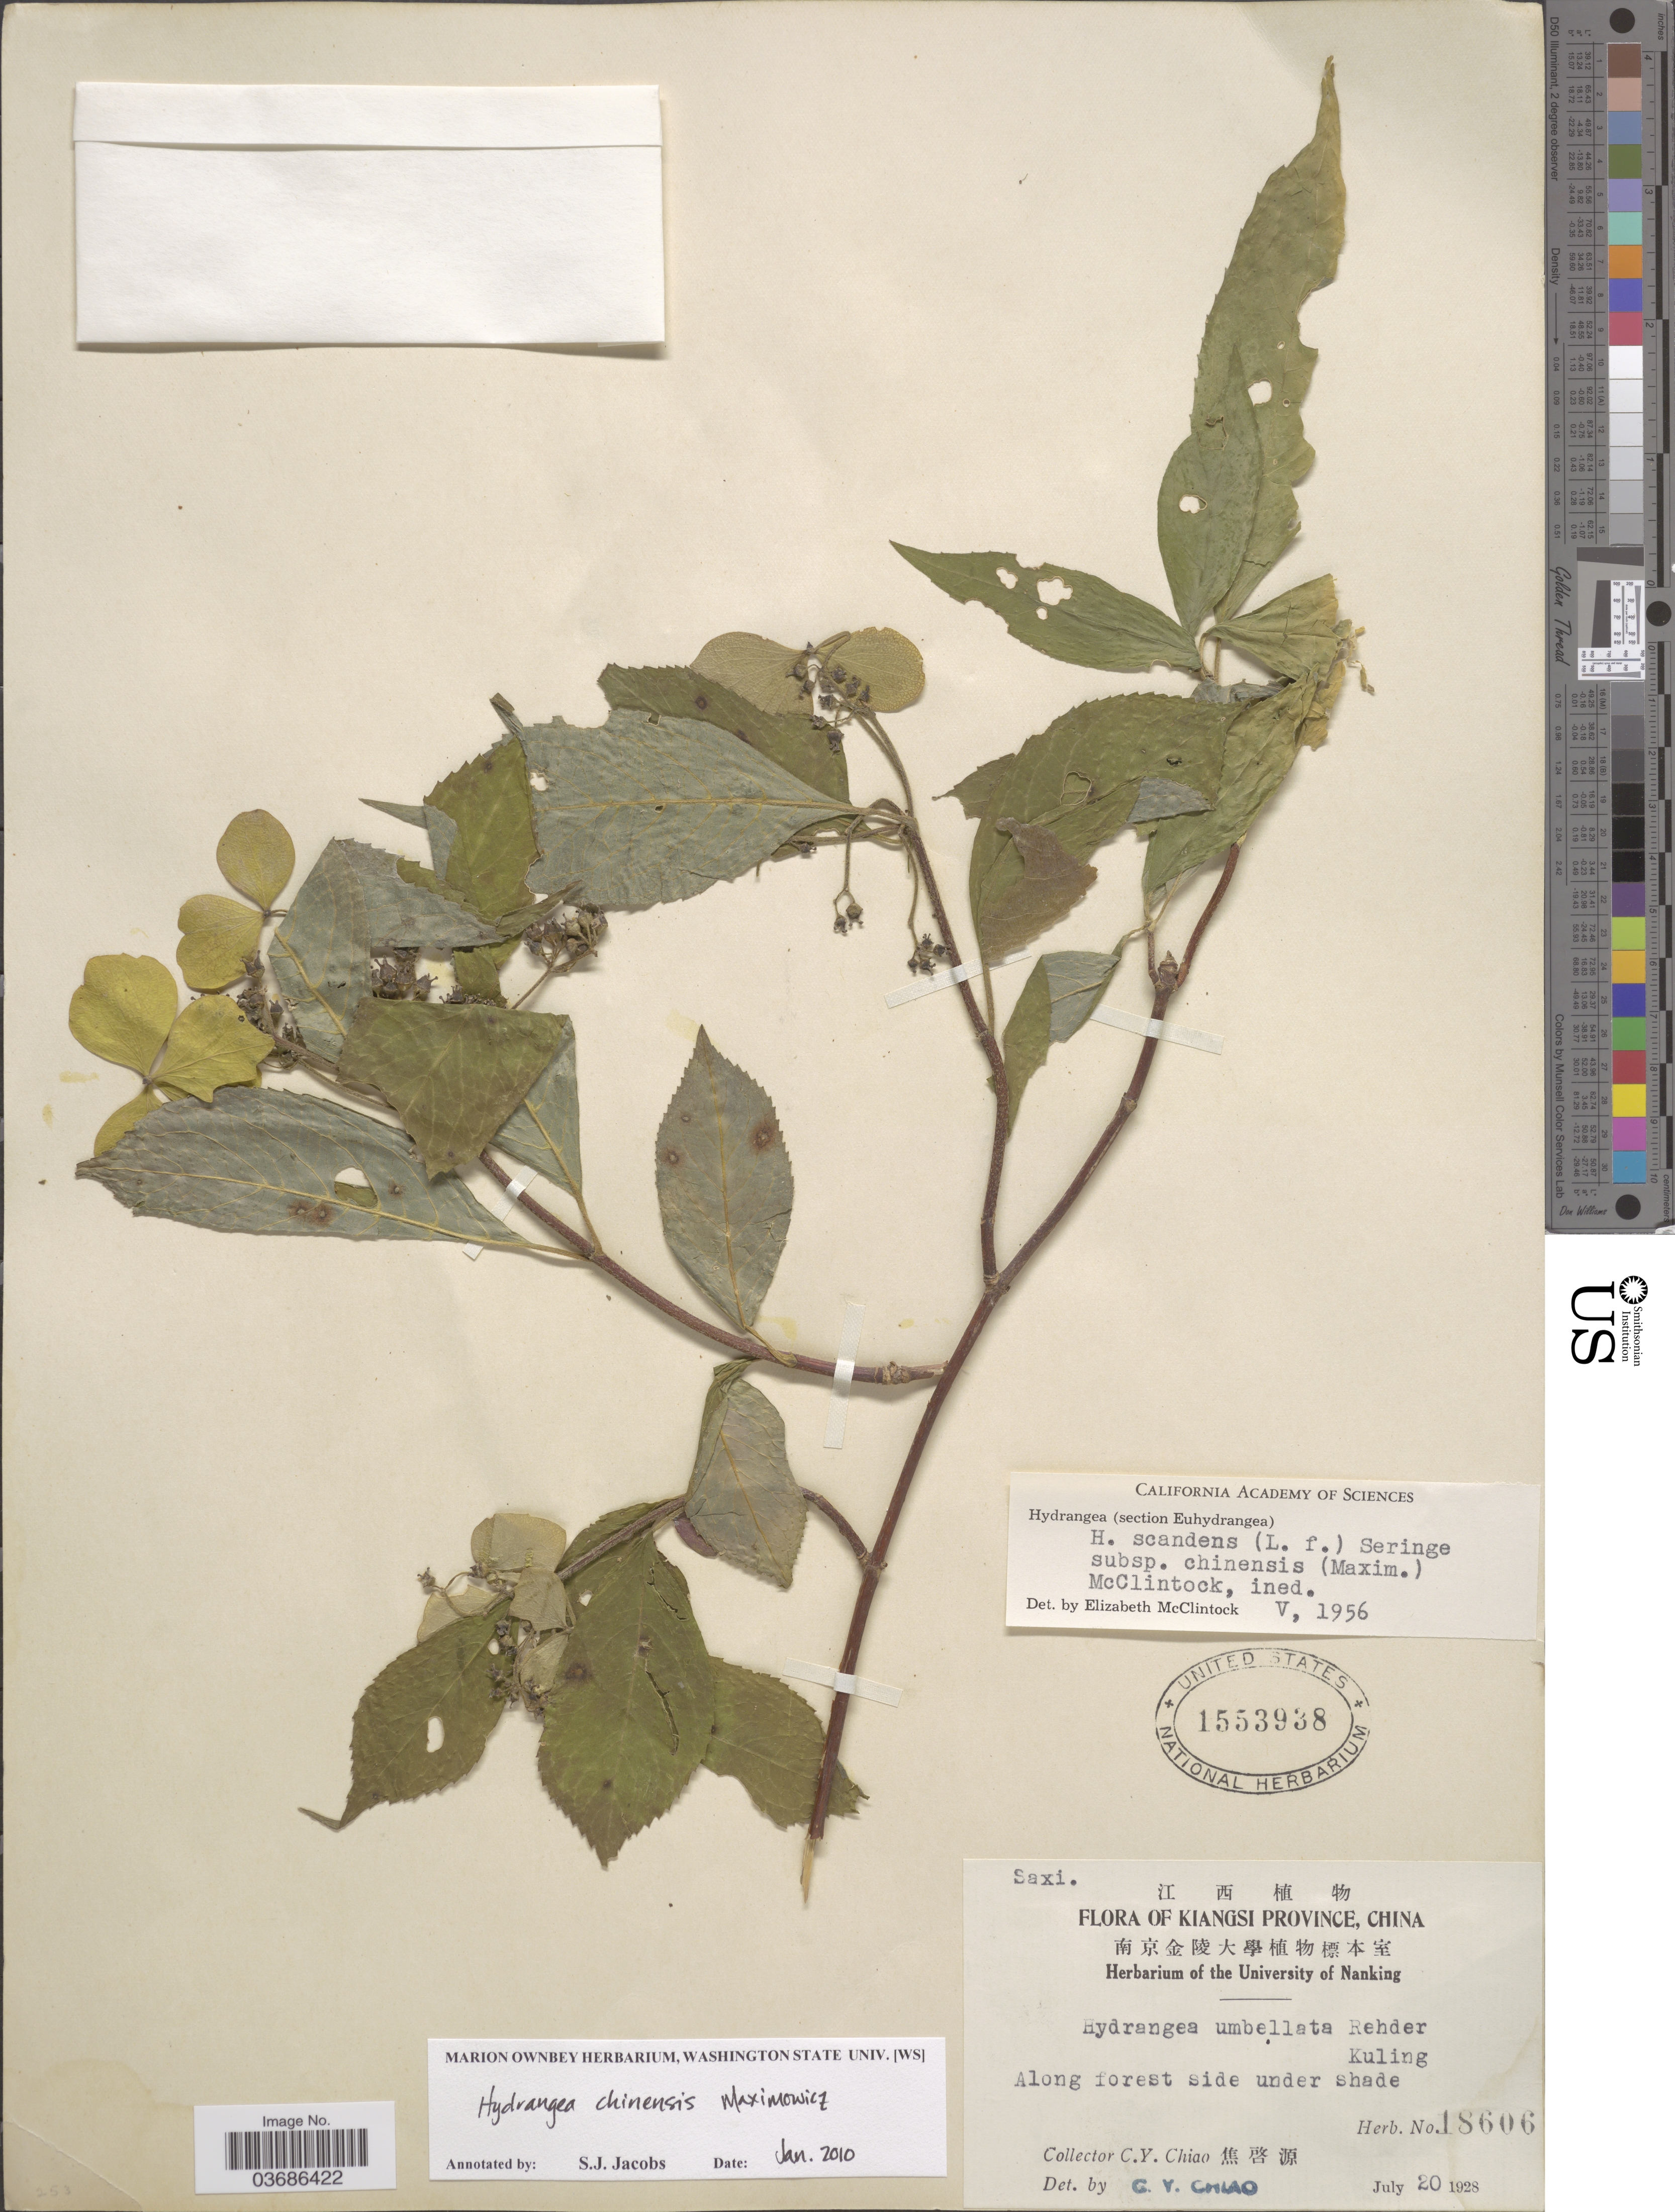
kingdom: Plantae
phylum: Tracheophyta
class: Magnoliopsida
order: Cornales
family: Hydrangeaceae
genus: Hydrangea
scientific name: Hydrangea chinensis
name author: Maxim.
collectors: C. Y. Chiao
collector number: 18606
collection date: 1928-07-20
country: China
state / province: Jiangxi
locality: Kiangsi Province. Along forest side under shade.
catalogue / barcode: US 1553938